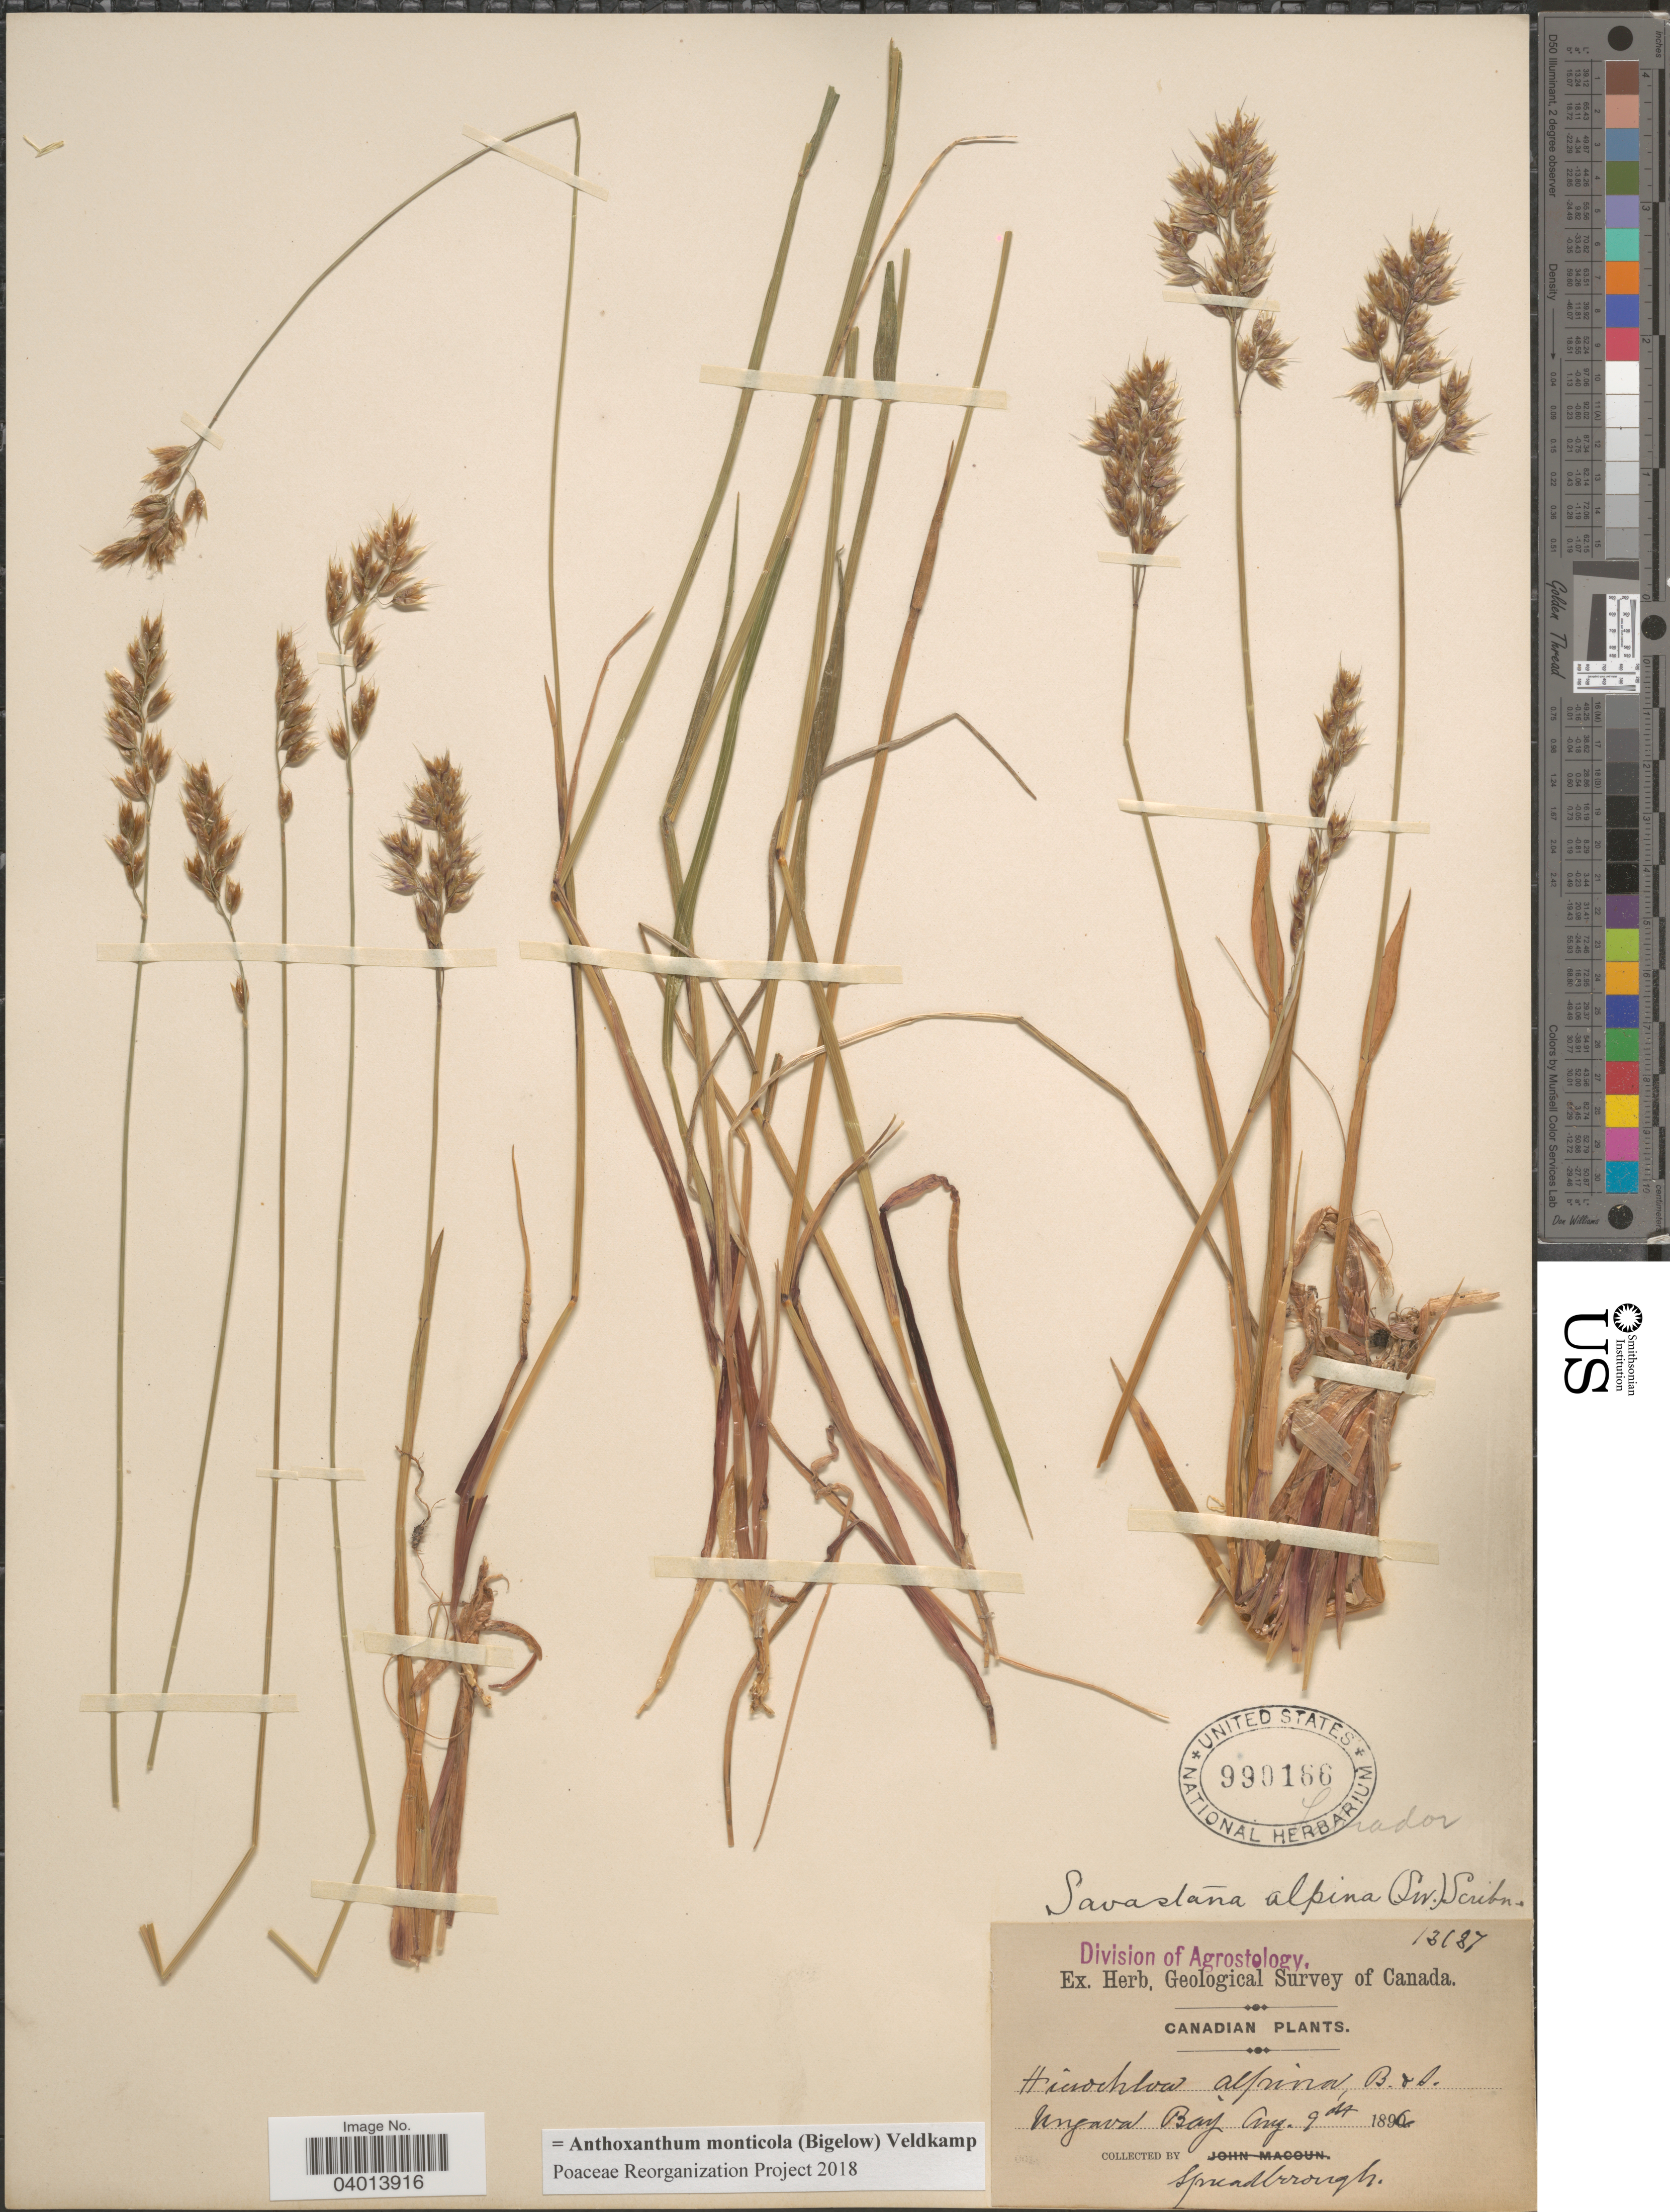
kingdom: Plantae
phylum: Tracheophyta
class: Liliopsida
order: Poales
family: Poaceae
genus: Anthoxanthum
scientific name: Anthoxanthum monticola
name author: (Bigelow) Veldkamp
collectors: Spreadborough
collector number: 13137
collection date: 1896-08-09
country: Canada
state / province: Newfoundland and Labrador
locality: Labrador. Ungava Bay.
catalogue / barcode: US 990166